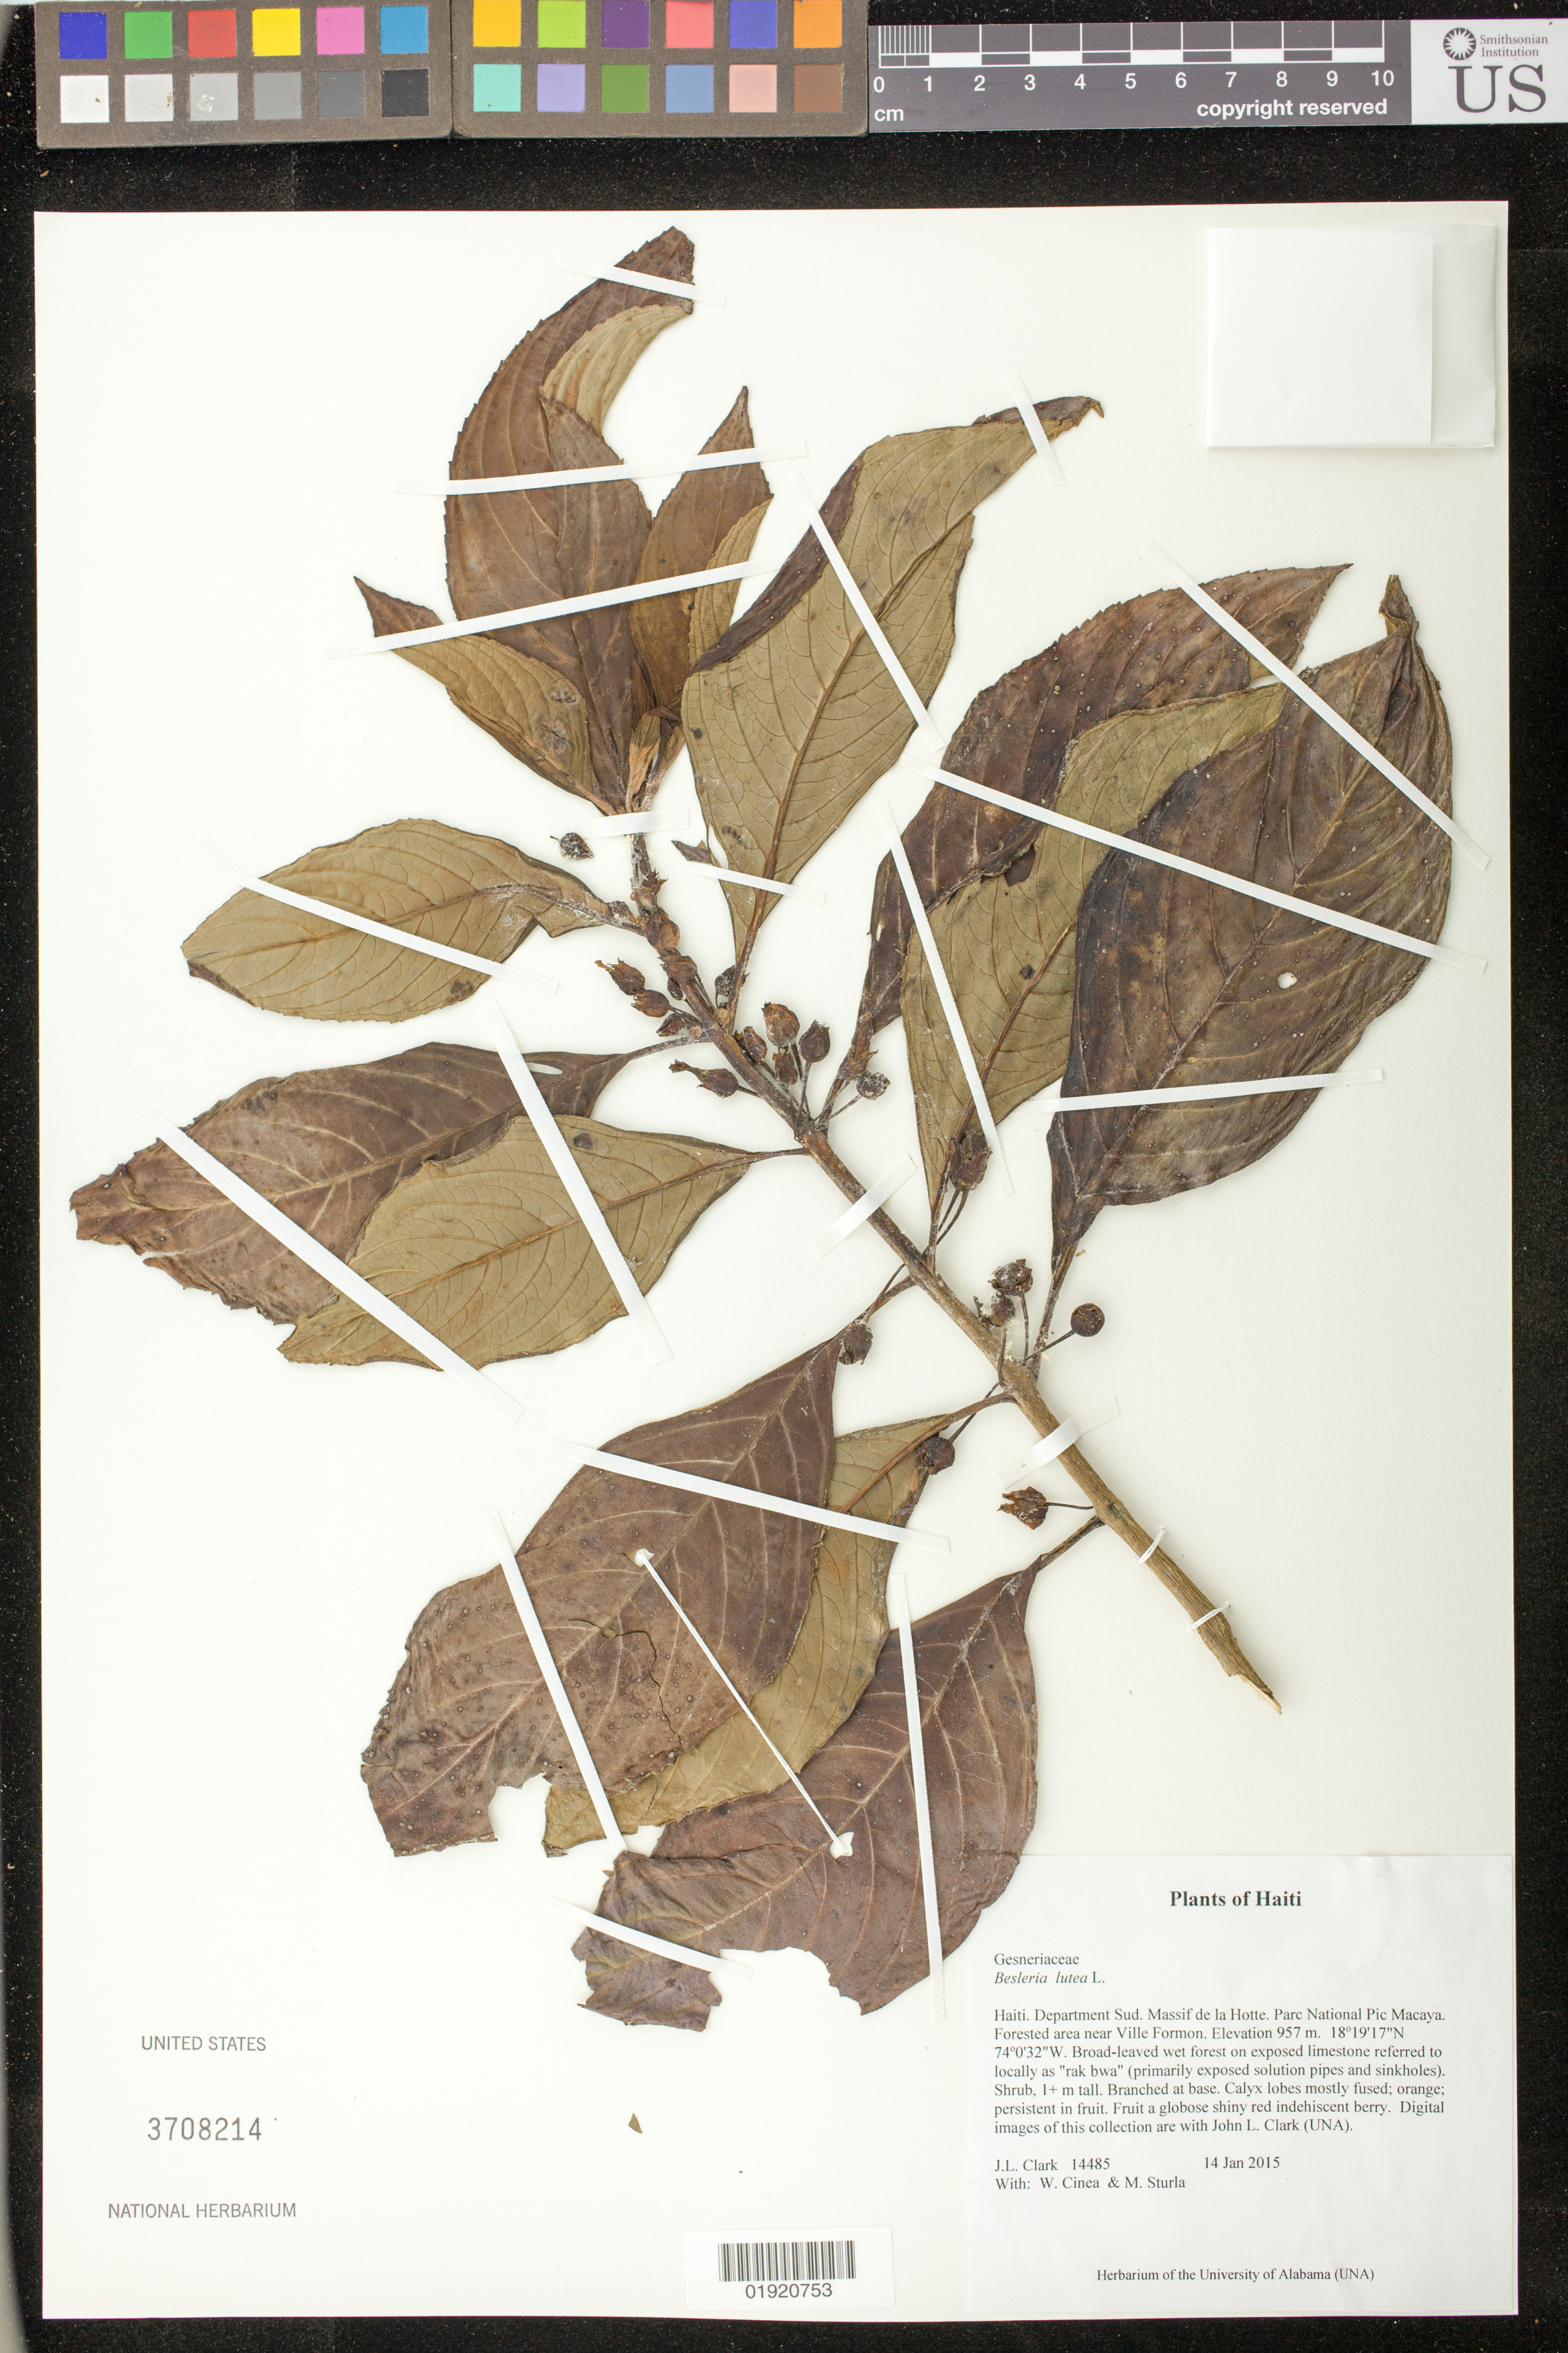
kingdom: Plantae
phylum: Tracheophyta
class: Magnoliopsida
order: Lamiales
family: Gesneriaceae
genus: Besleria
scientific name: Besleria lutea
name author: L.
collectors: J. L. Clark, W. Cinea & M. Sturla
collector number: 14485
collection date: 2015-01-14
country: Haiti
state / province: Sud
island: Hispaniola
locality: Haiti. Department Sud. Massif de la Hotte. Parc National Pic Macaya. Forested area near Ville Formon.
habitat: Broad-leaved wet forest on exposed limestone referred to locally as "rak bwa" (primarily exposed solution pipes and sinkholes).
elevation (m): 957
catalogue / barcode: US 3708214